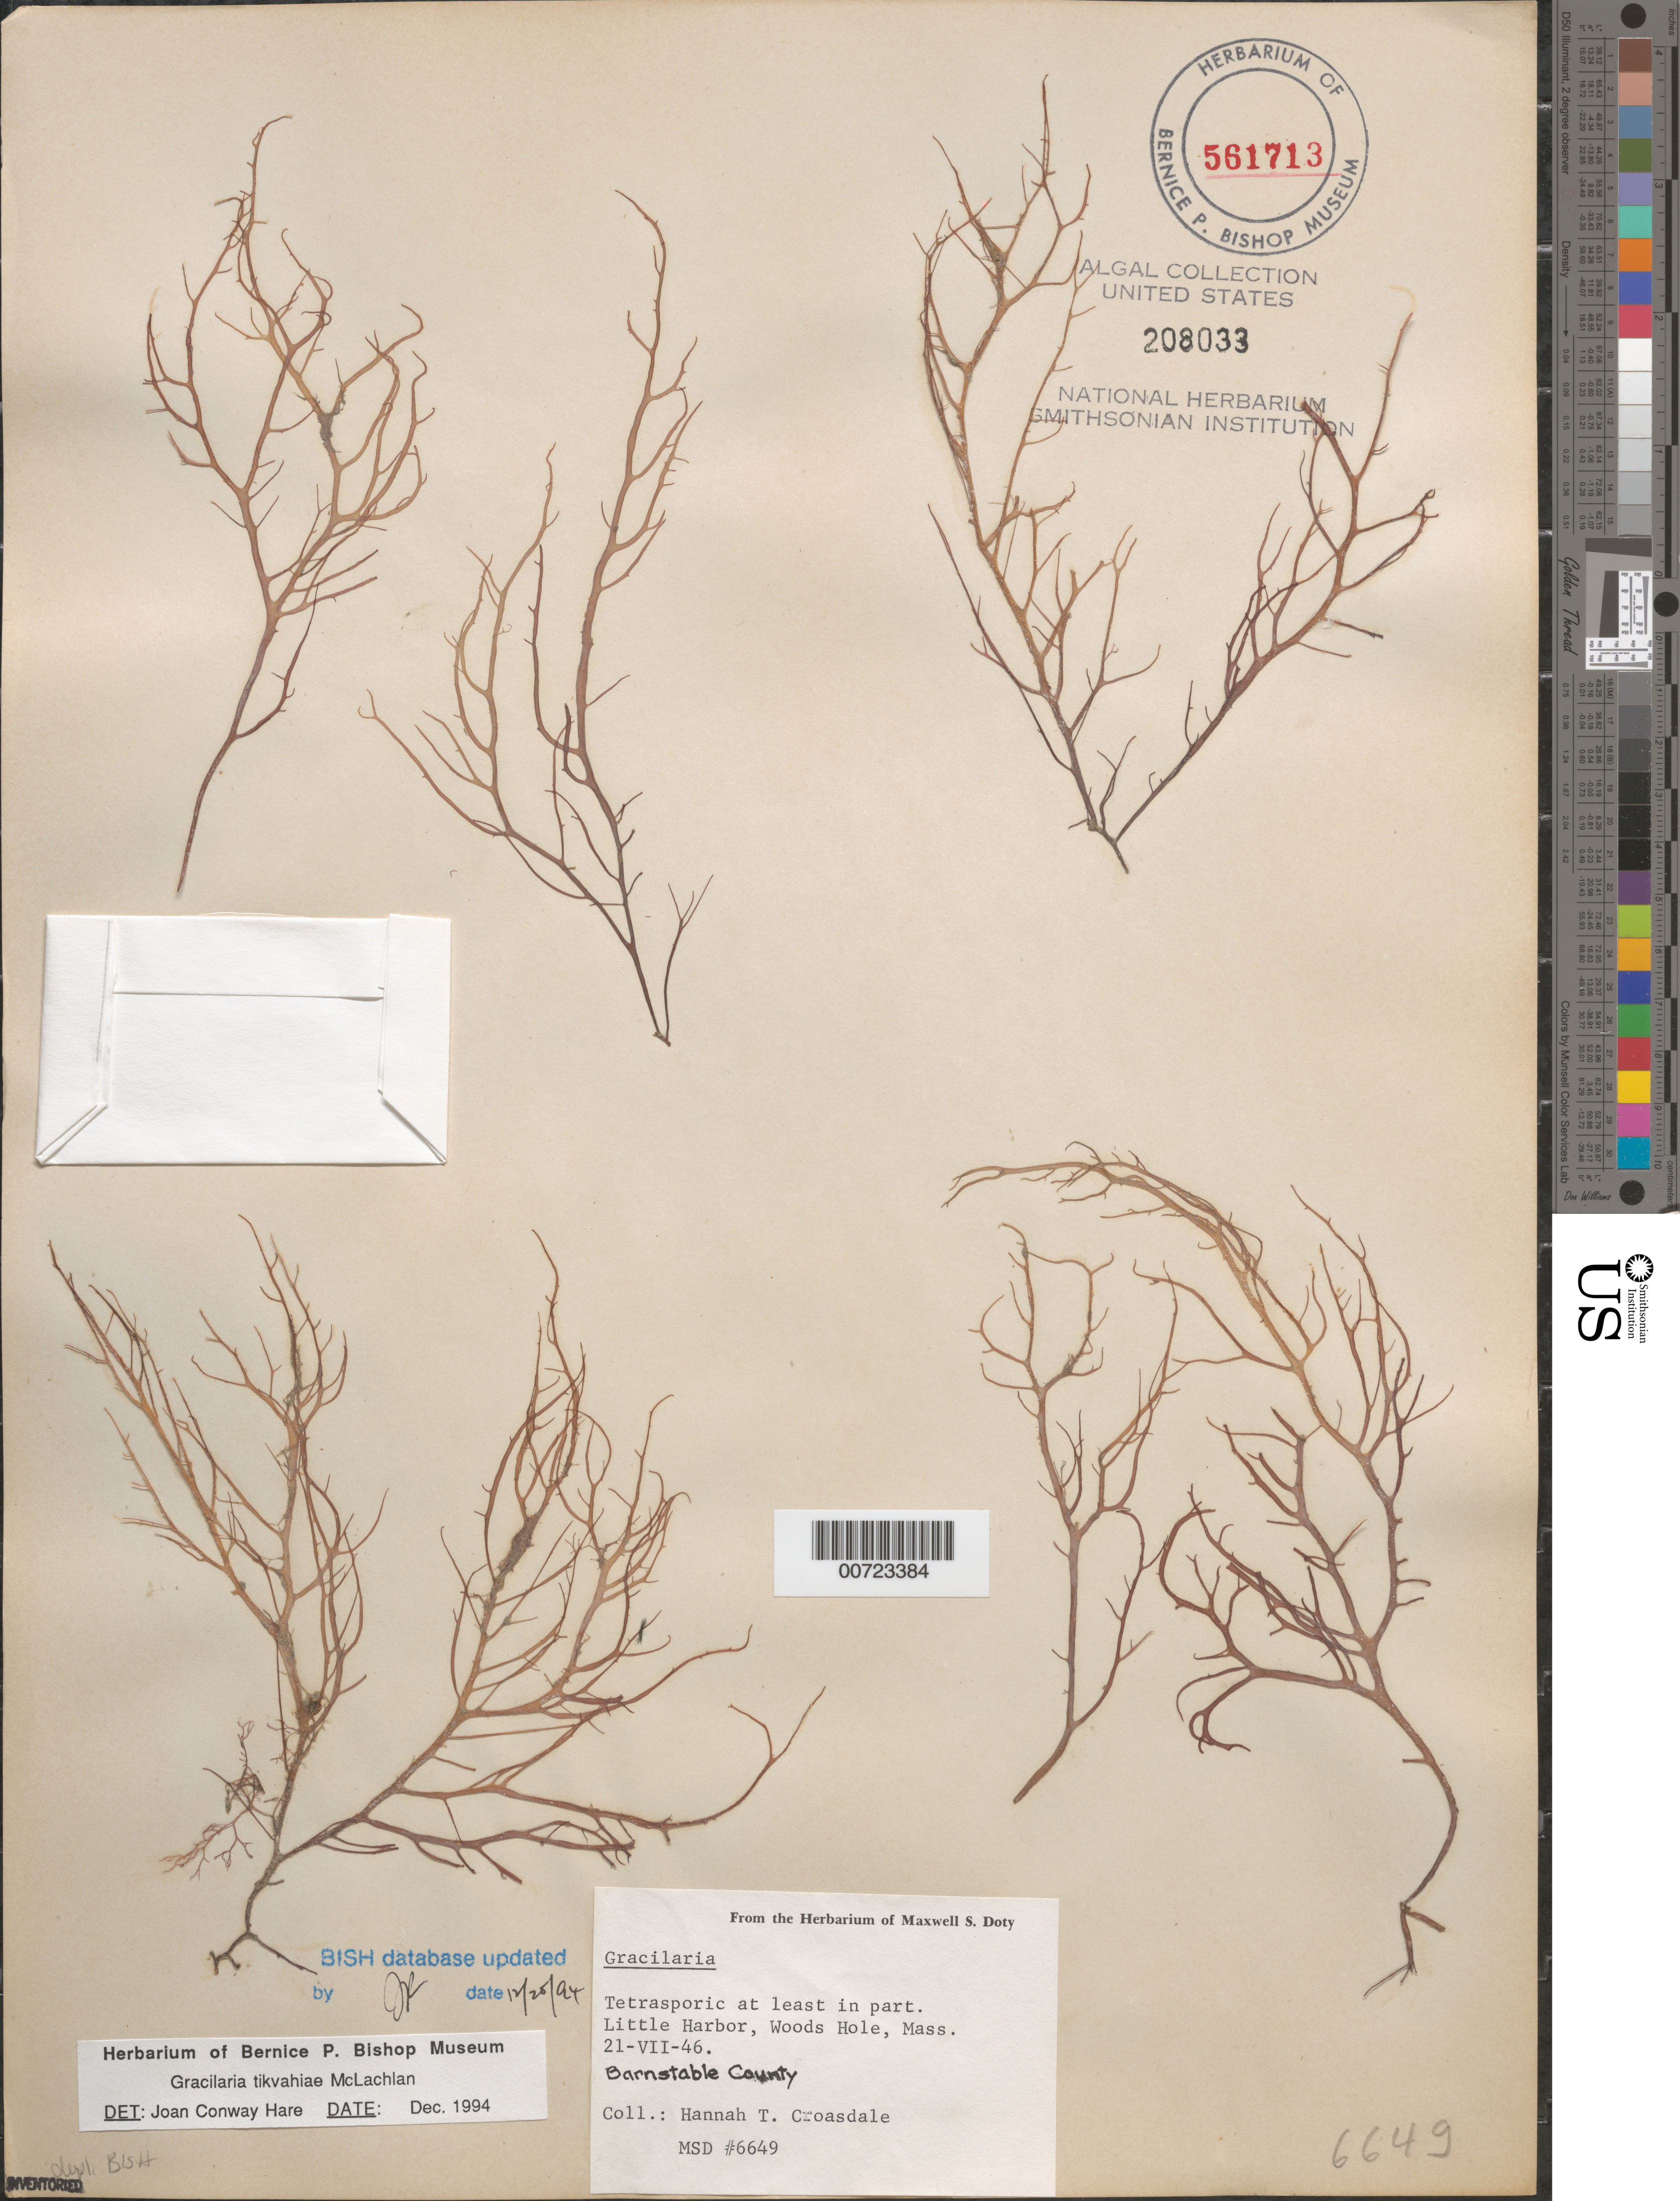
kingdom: Plantae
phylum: Rhodophyta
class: Florideophyceae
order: Gracilariales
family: Gracilariaceae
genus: Gracilaria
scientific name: Gracilaria tikvahiae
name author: McLachlan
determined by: Hare, Joan Conway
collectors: H. T. Croasdale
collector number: MSD 6649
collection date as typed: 21 Jul 1946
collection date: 1946-07-21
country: United States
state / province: Massachusetts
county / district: Barnstable County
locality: Little Harbor, Woods Hole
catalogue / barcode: US 208033